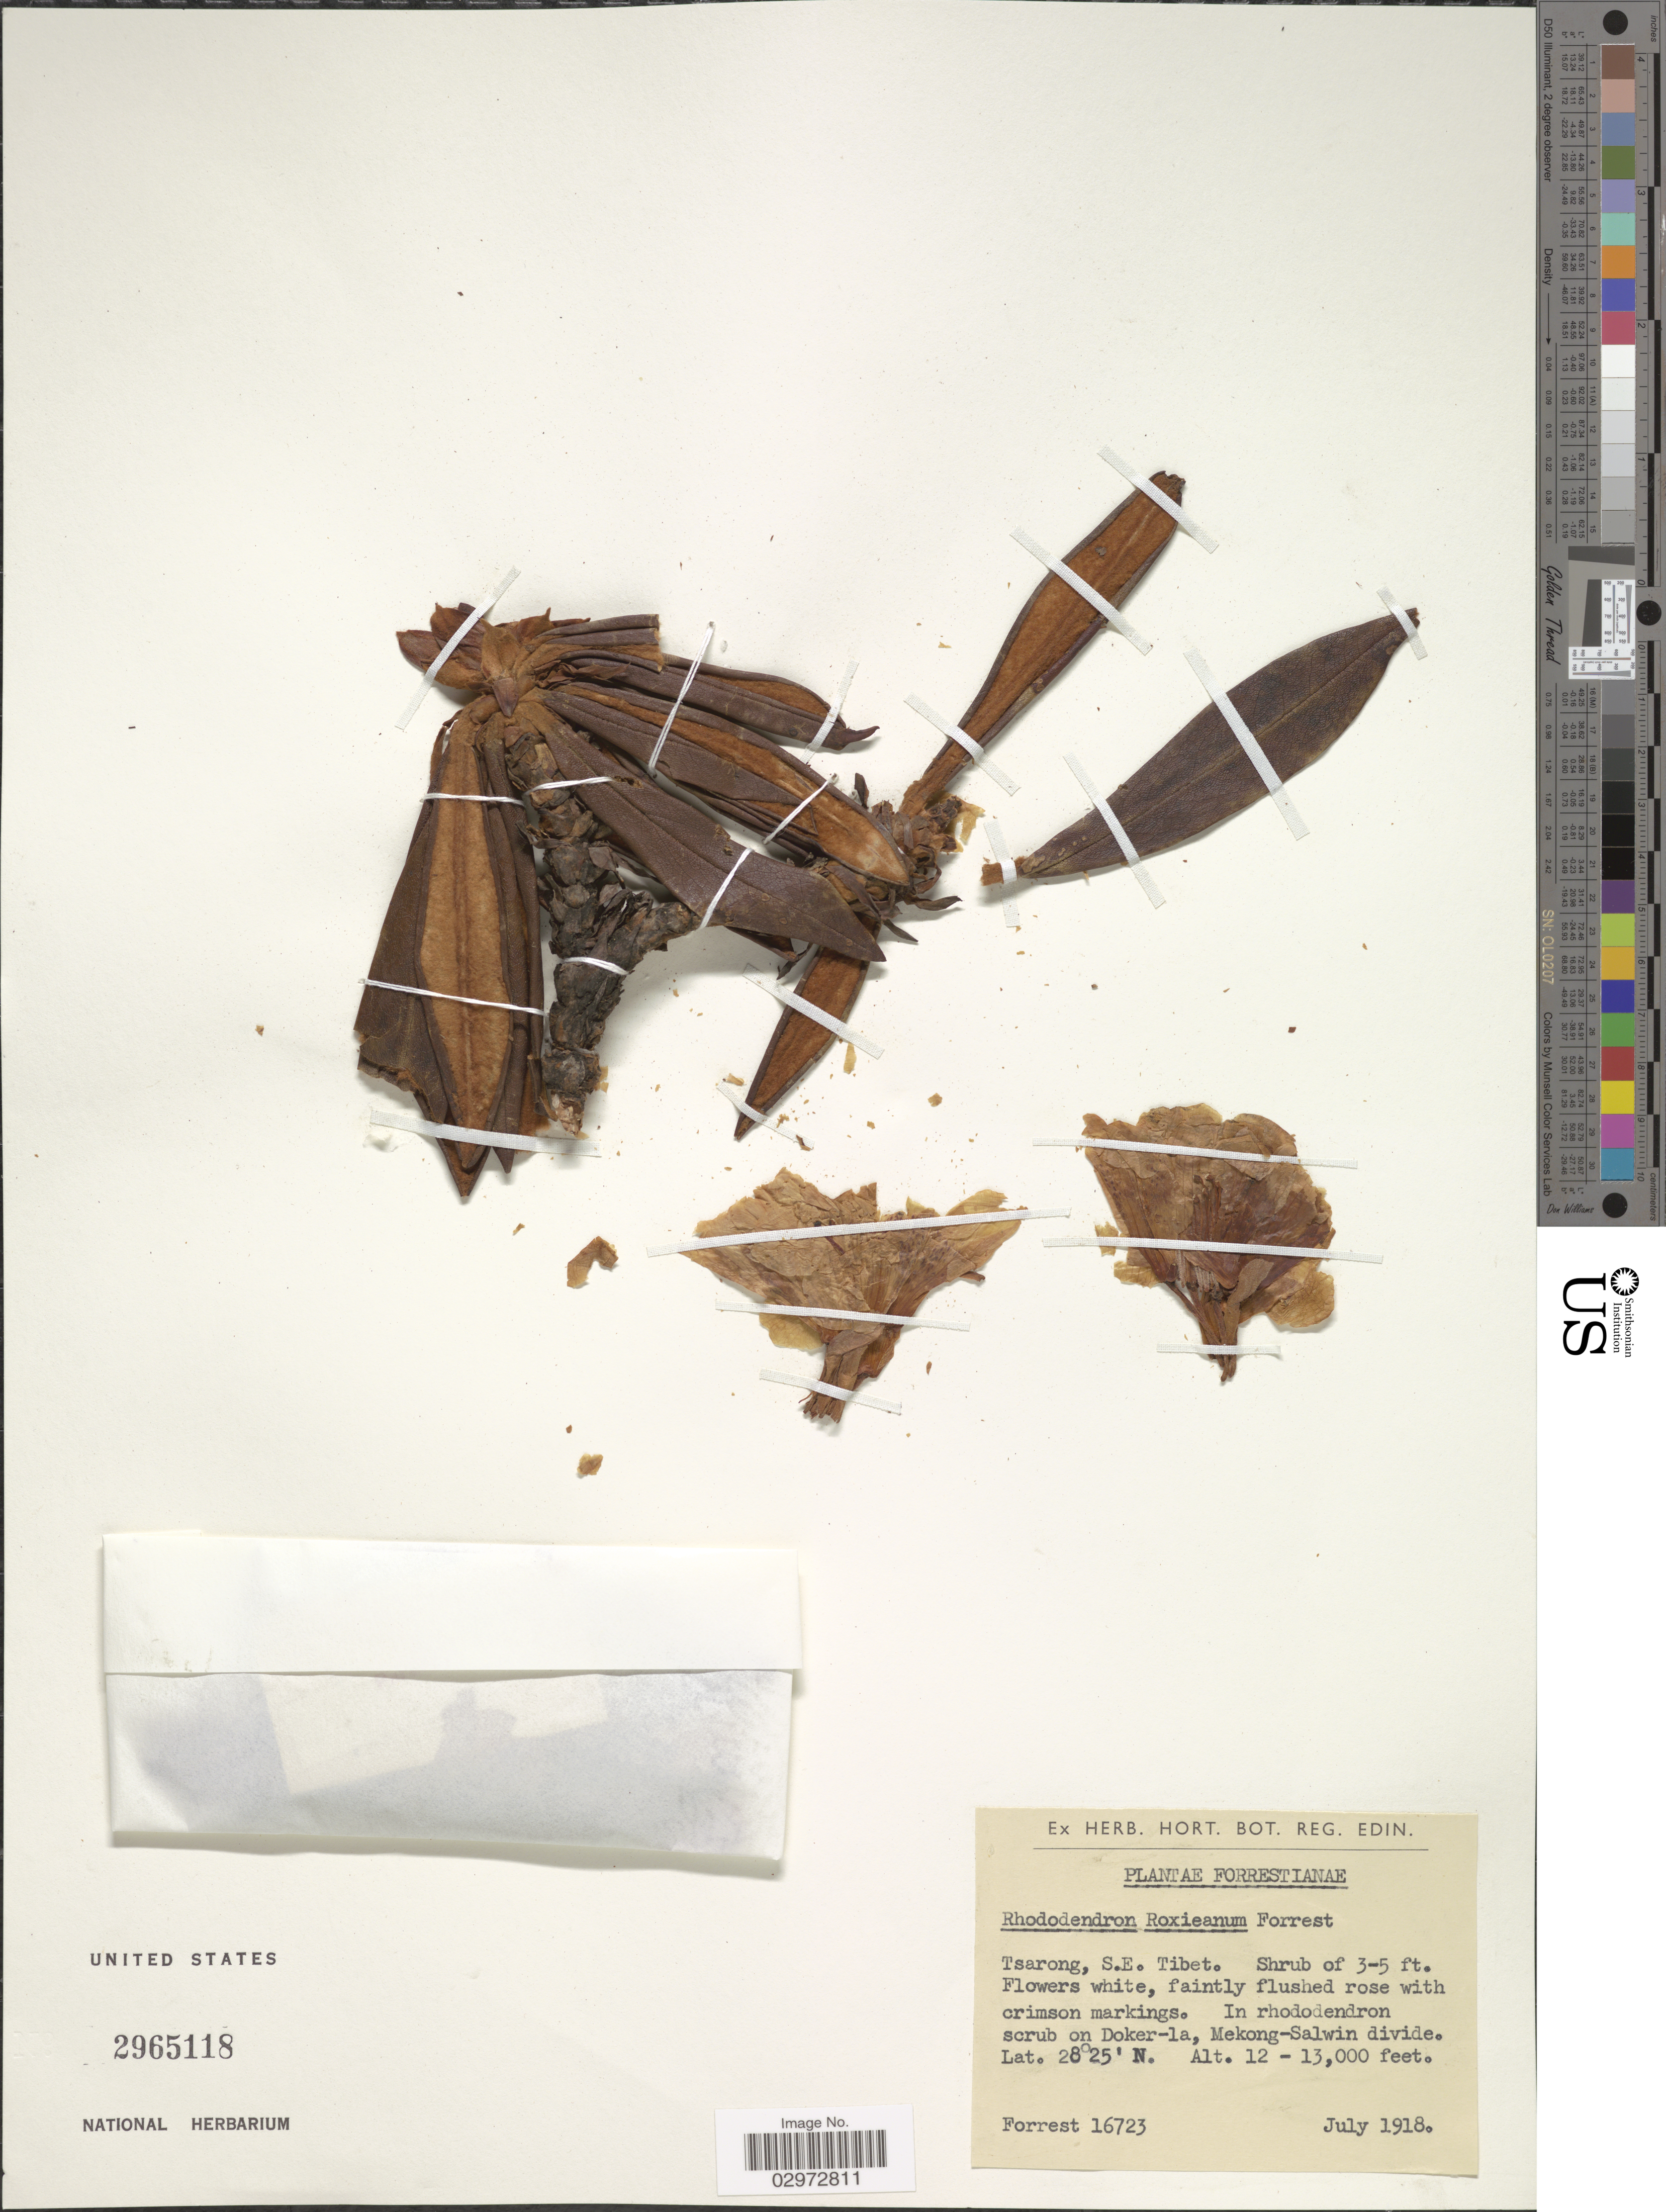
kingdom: Plantae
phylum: Tracheophyta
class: Magnoliopsida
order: Ericales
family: Ericaceae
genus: Rhododendron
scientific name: Rhododendron roxieanum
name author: Forrest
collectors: -. Forrest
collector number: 16723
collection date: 1918-07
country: China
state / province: Xizang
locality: Tsarong, S.E. Tibet. In rhododendron scrub on Doker-la, Mekong-Salwin divide.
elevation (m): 3658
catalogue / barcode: US 2965118